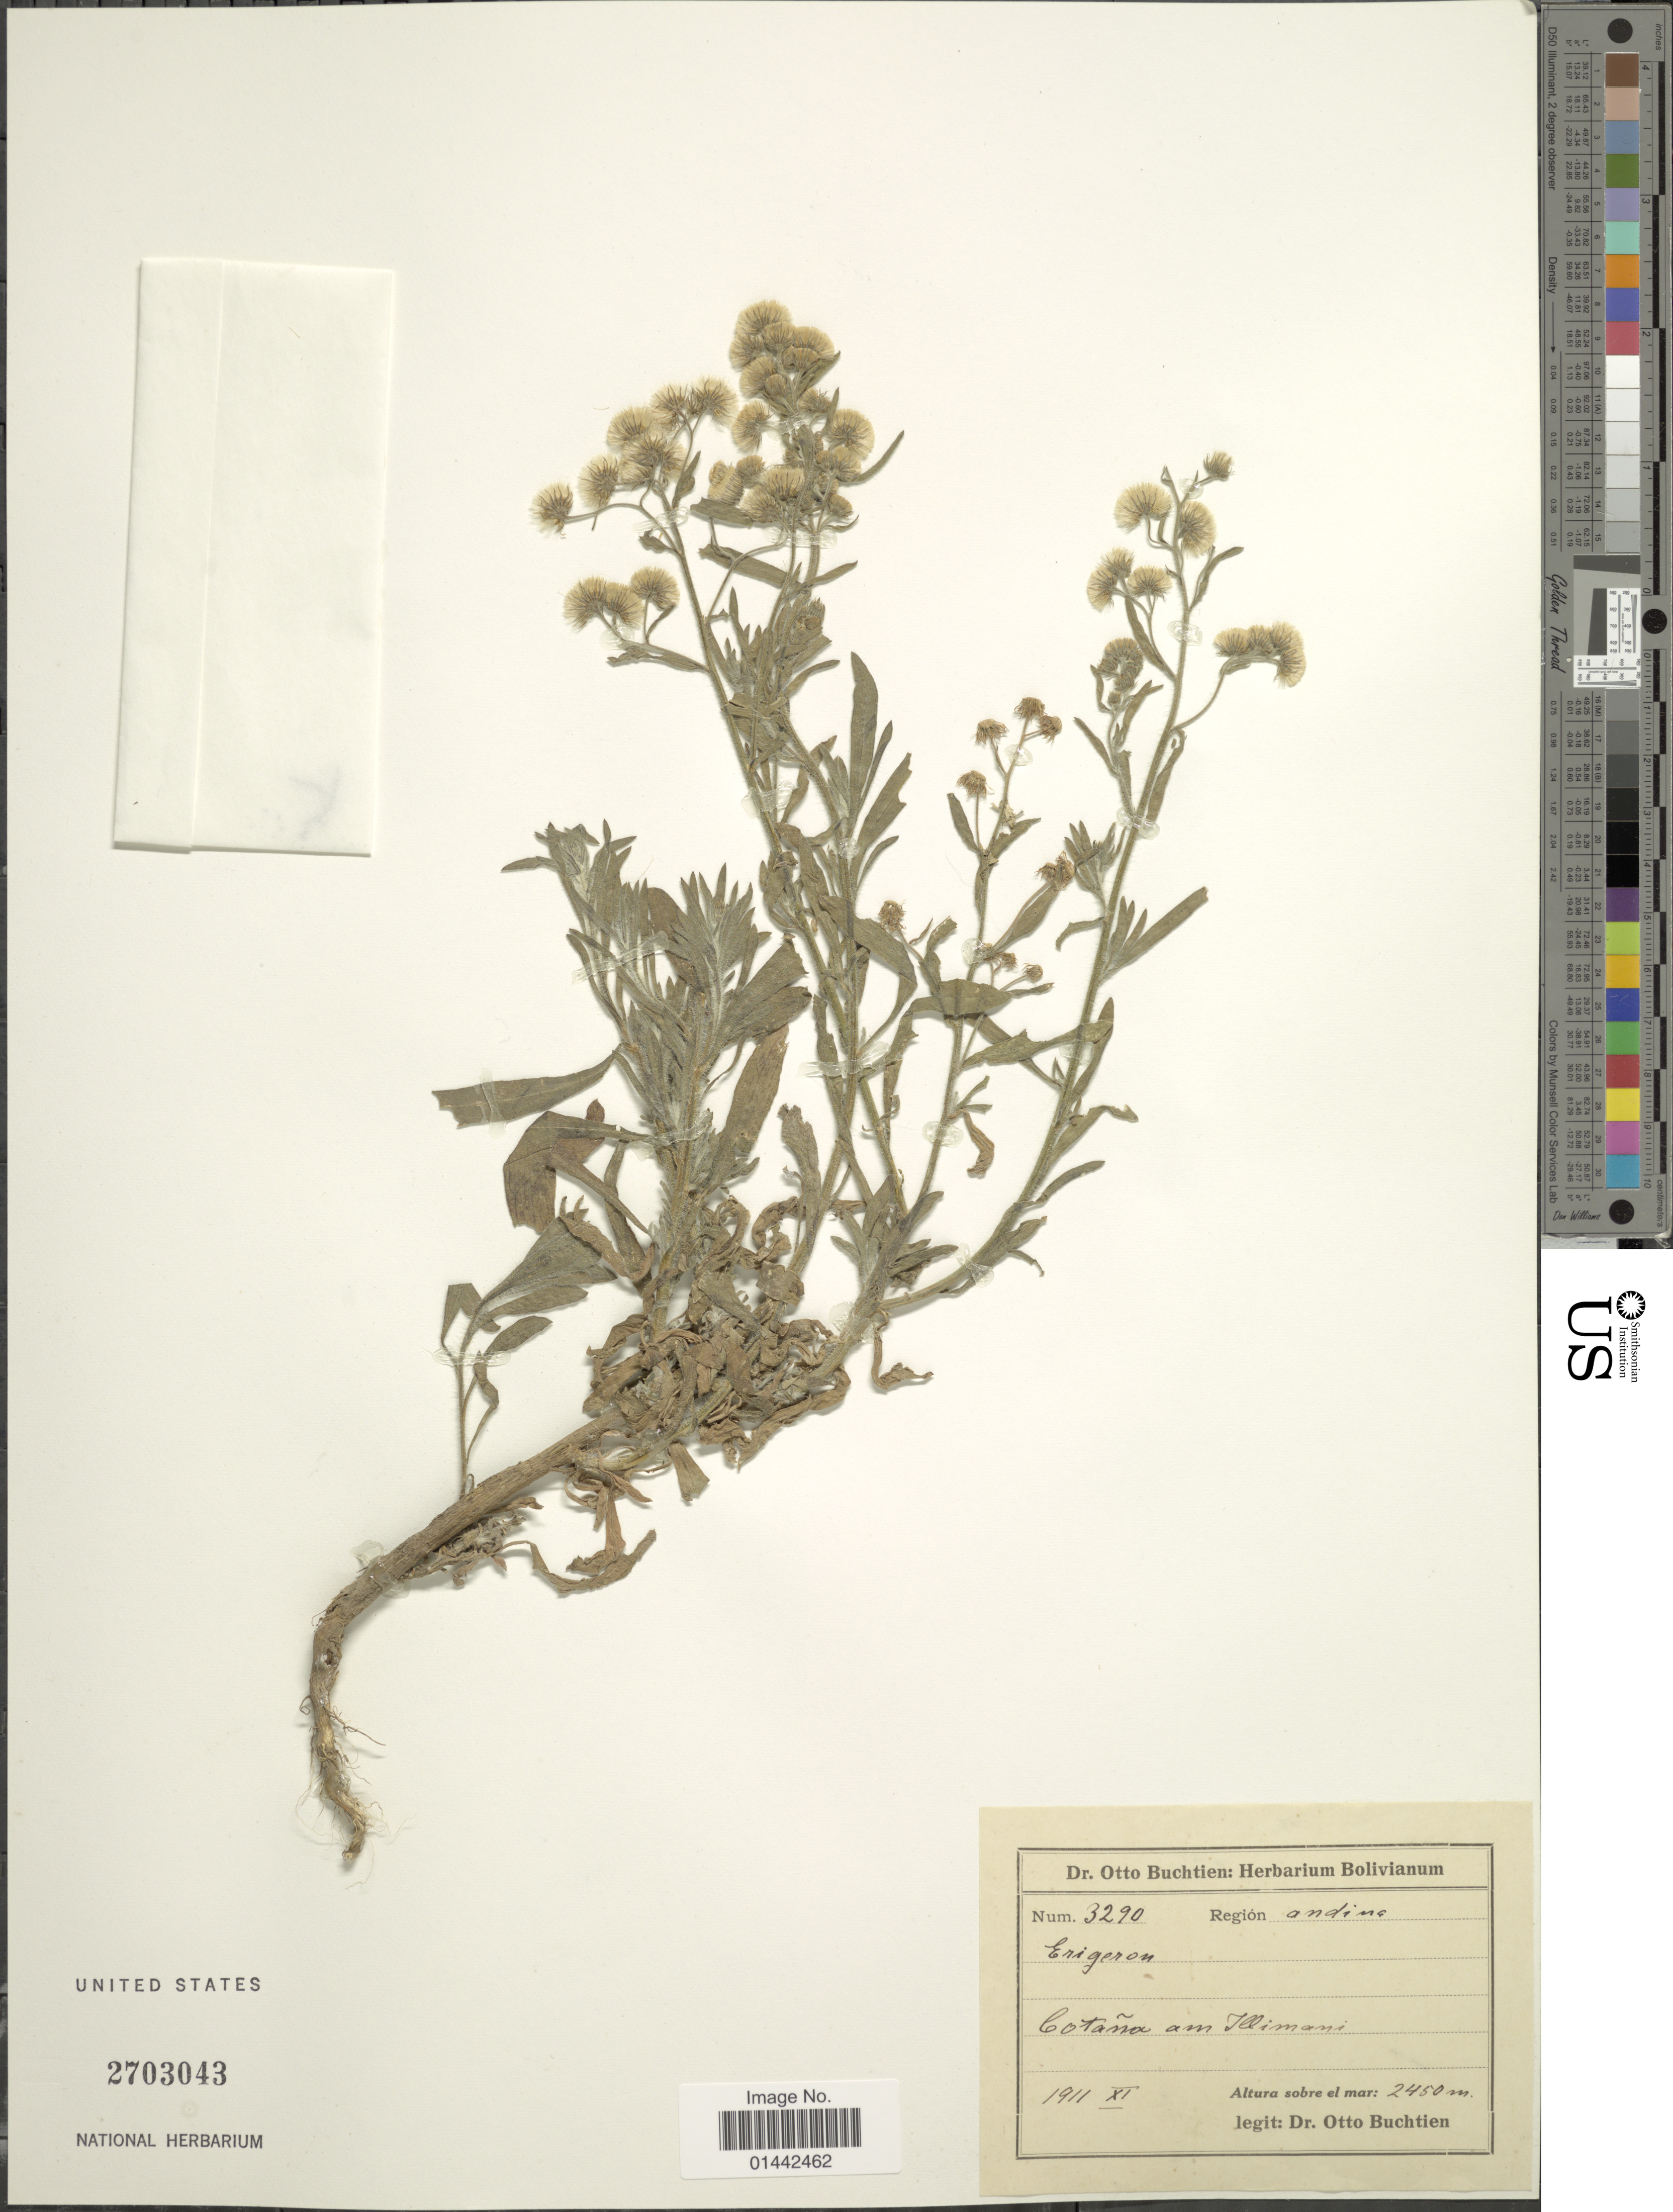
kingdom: Plantae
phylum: Tracheophyta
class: Magnoliopsida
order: Asterales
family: Asteraceae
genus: Erigeron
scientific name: Erigeron sp.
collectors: O. Buchtien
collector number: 3290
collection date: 1911-11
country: Bolivia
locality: Region andine, Cotaña a Ollimani.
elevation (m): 2450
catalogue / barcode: US 2703043